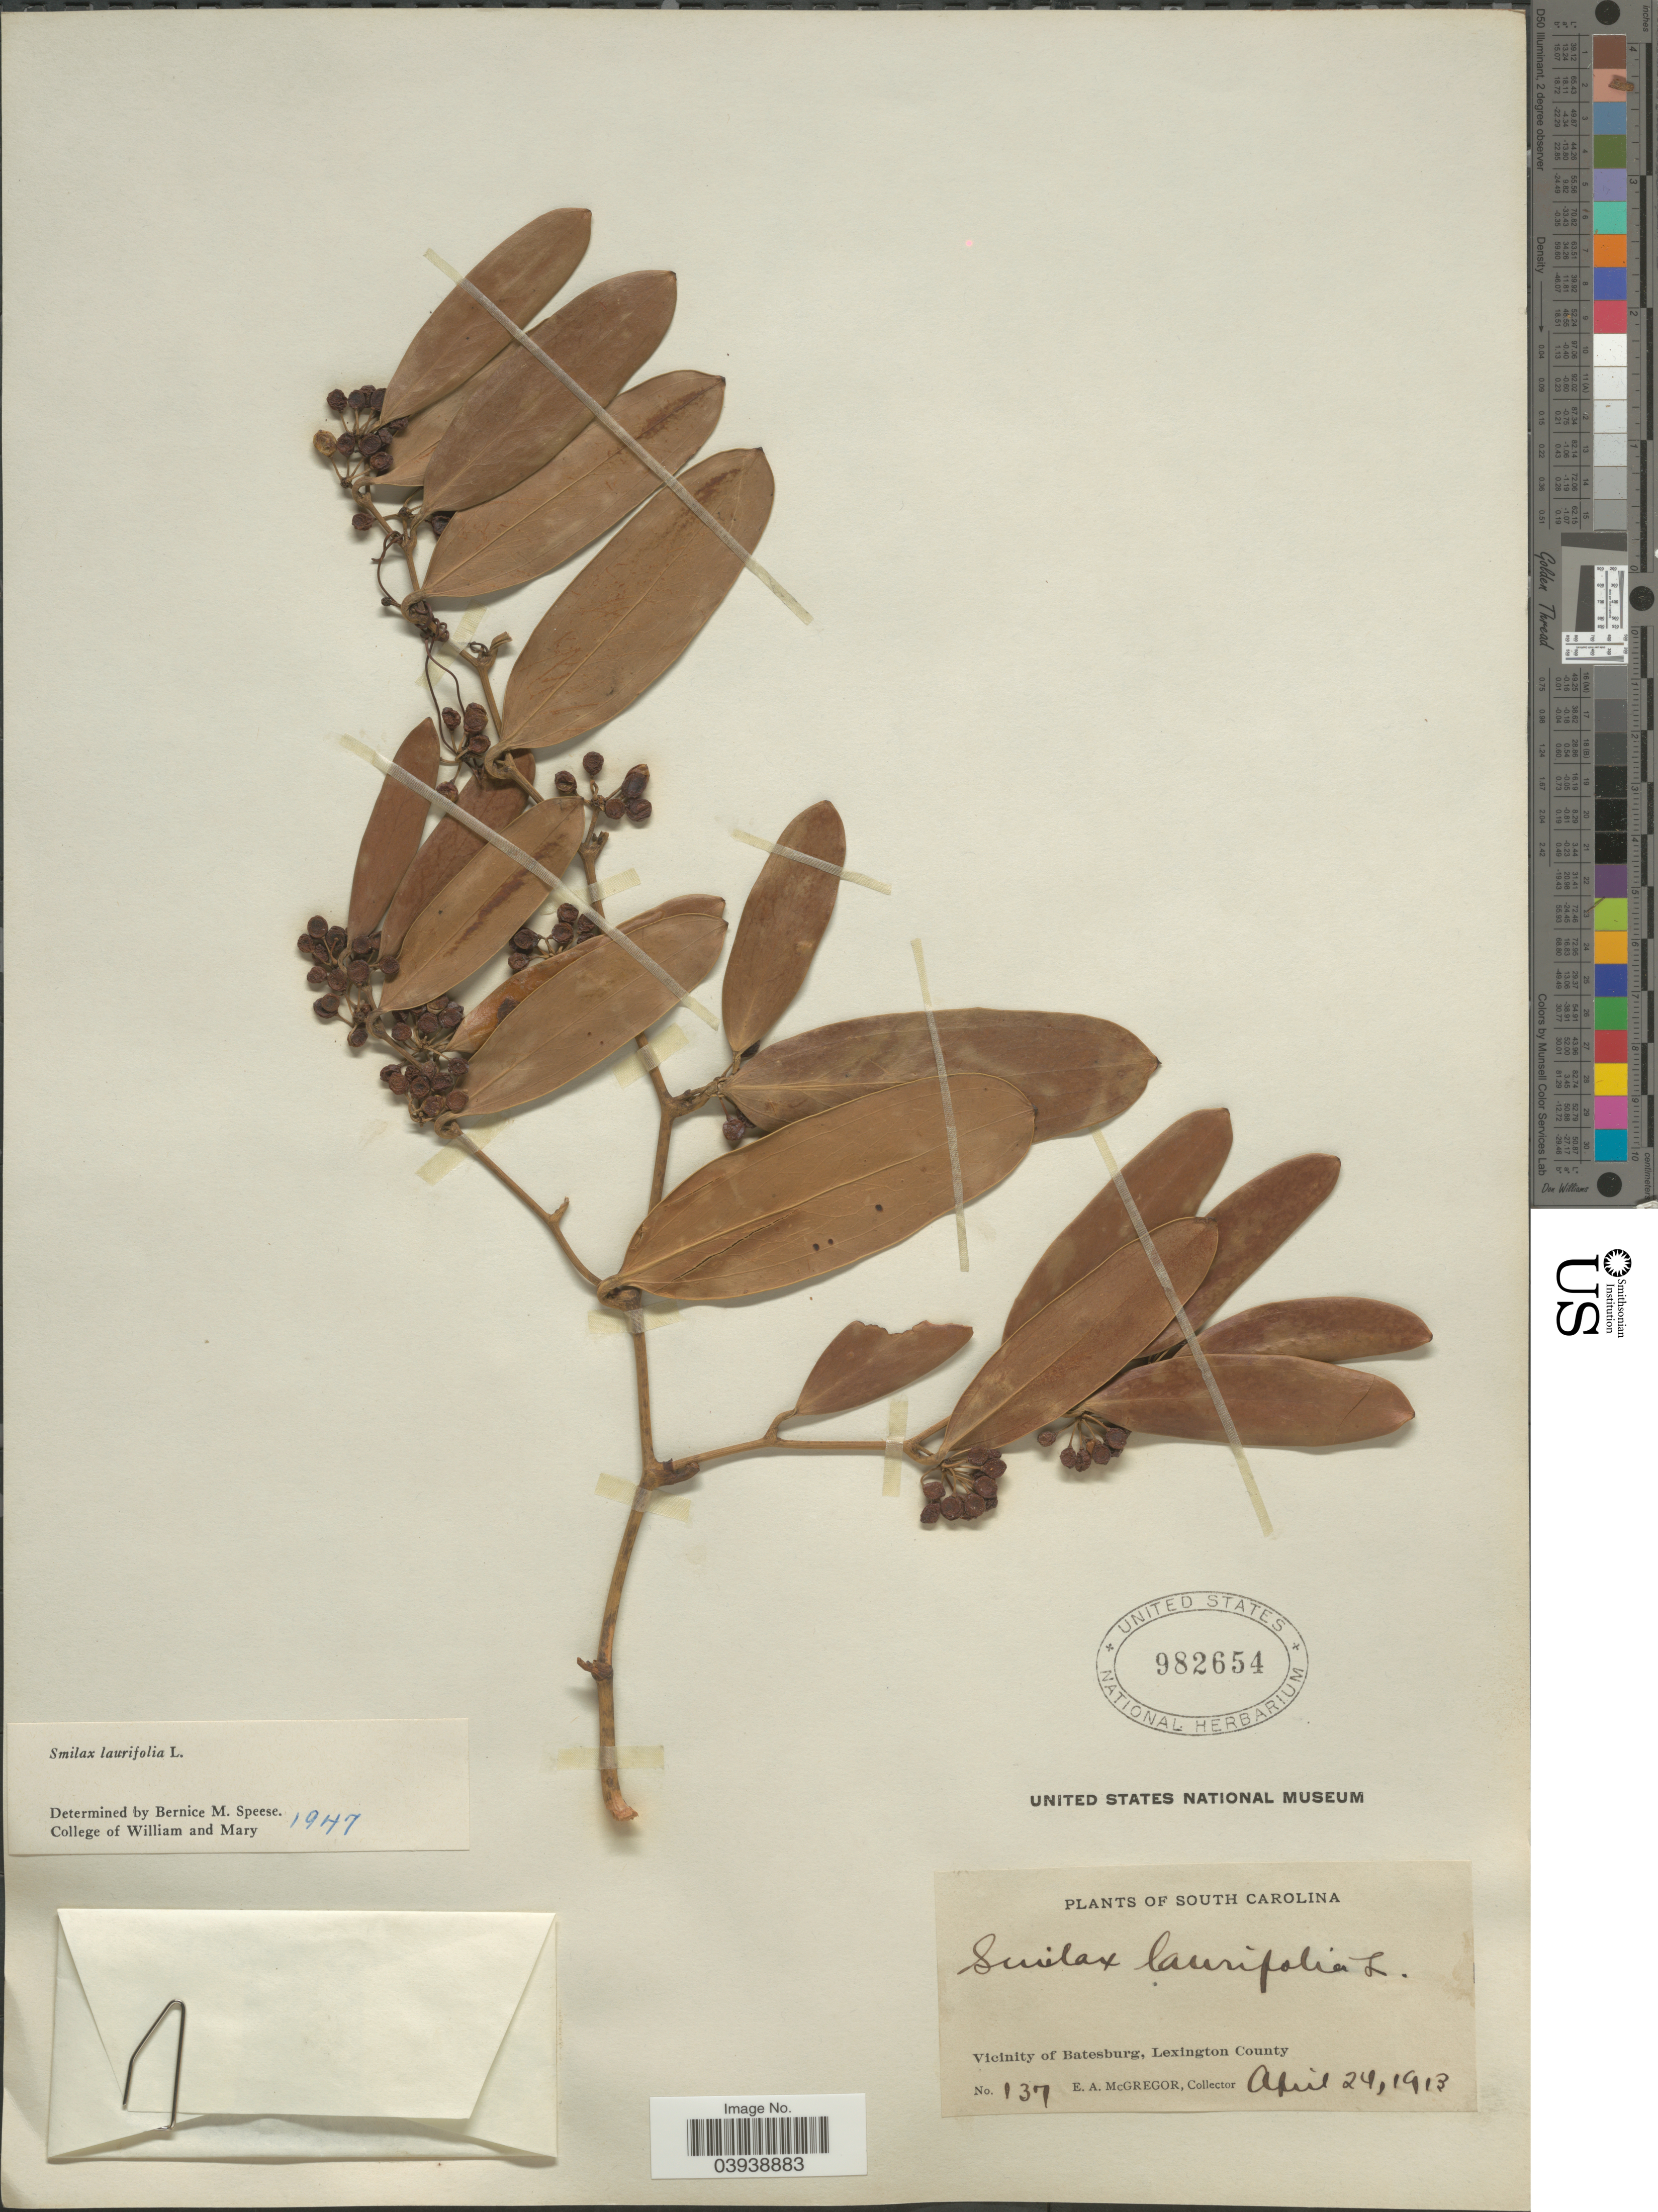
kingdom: Plantae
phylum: Tracheophyta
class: Liliopsida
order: Liliales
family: Smilacaceae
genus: Smilax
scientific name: Smilax laurifolia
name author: L.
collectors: E. A. McGregor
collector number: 137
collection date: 1913-04-24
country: United States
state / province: South Carolina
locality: Vicinity of Batesburg, Lexington County.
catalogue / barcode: US 982654